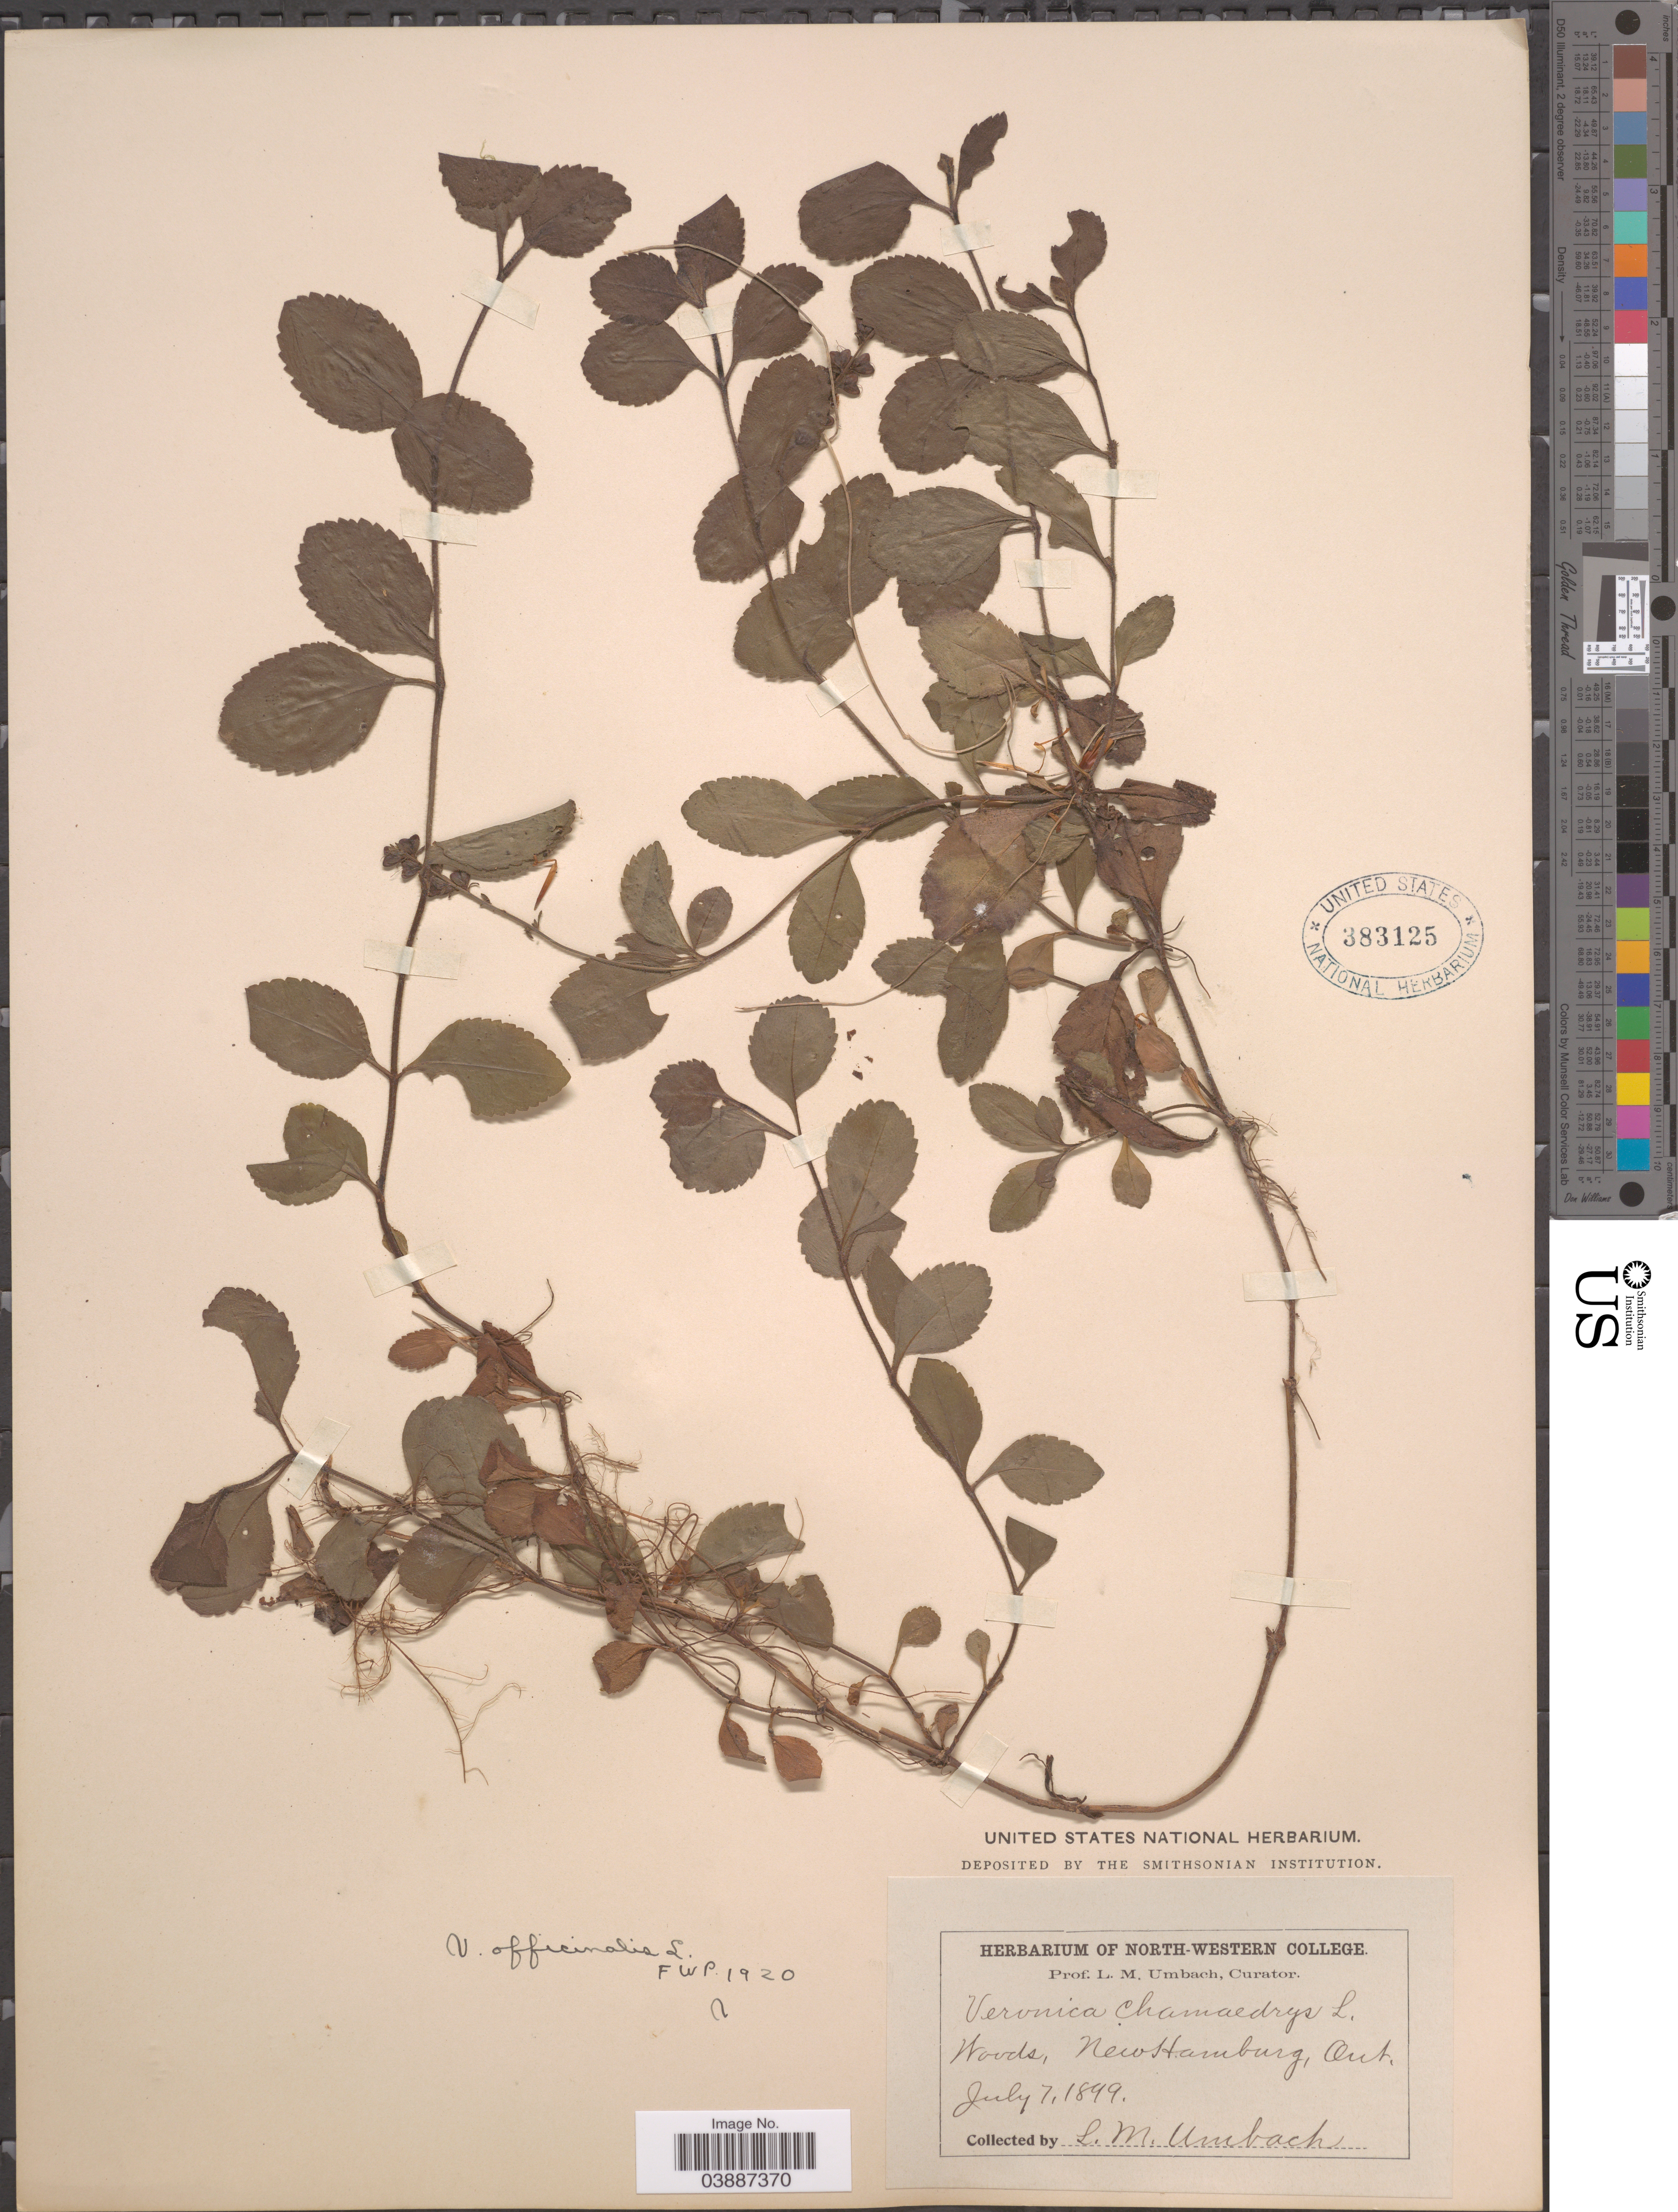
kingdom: Plantae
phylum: Tracheophyta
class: Magnoliopsida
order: Lamiales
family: Plantaginaceae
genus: Veronica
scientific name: Veronica officinalis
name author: L.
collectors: L. M. Umbach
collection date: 1899-07-07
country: Canada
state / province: Ontario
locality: New Hamburg.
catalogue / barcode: US 383125